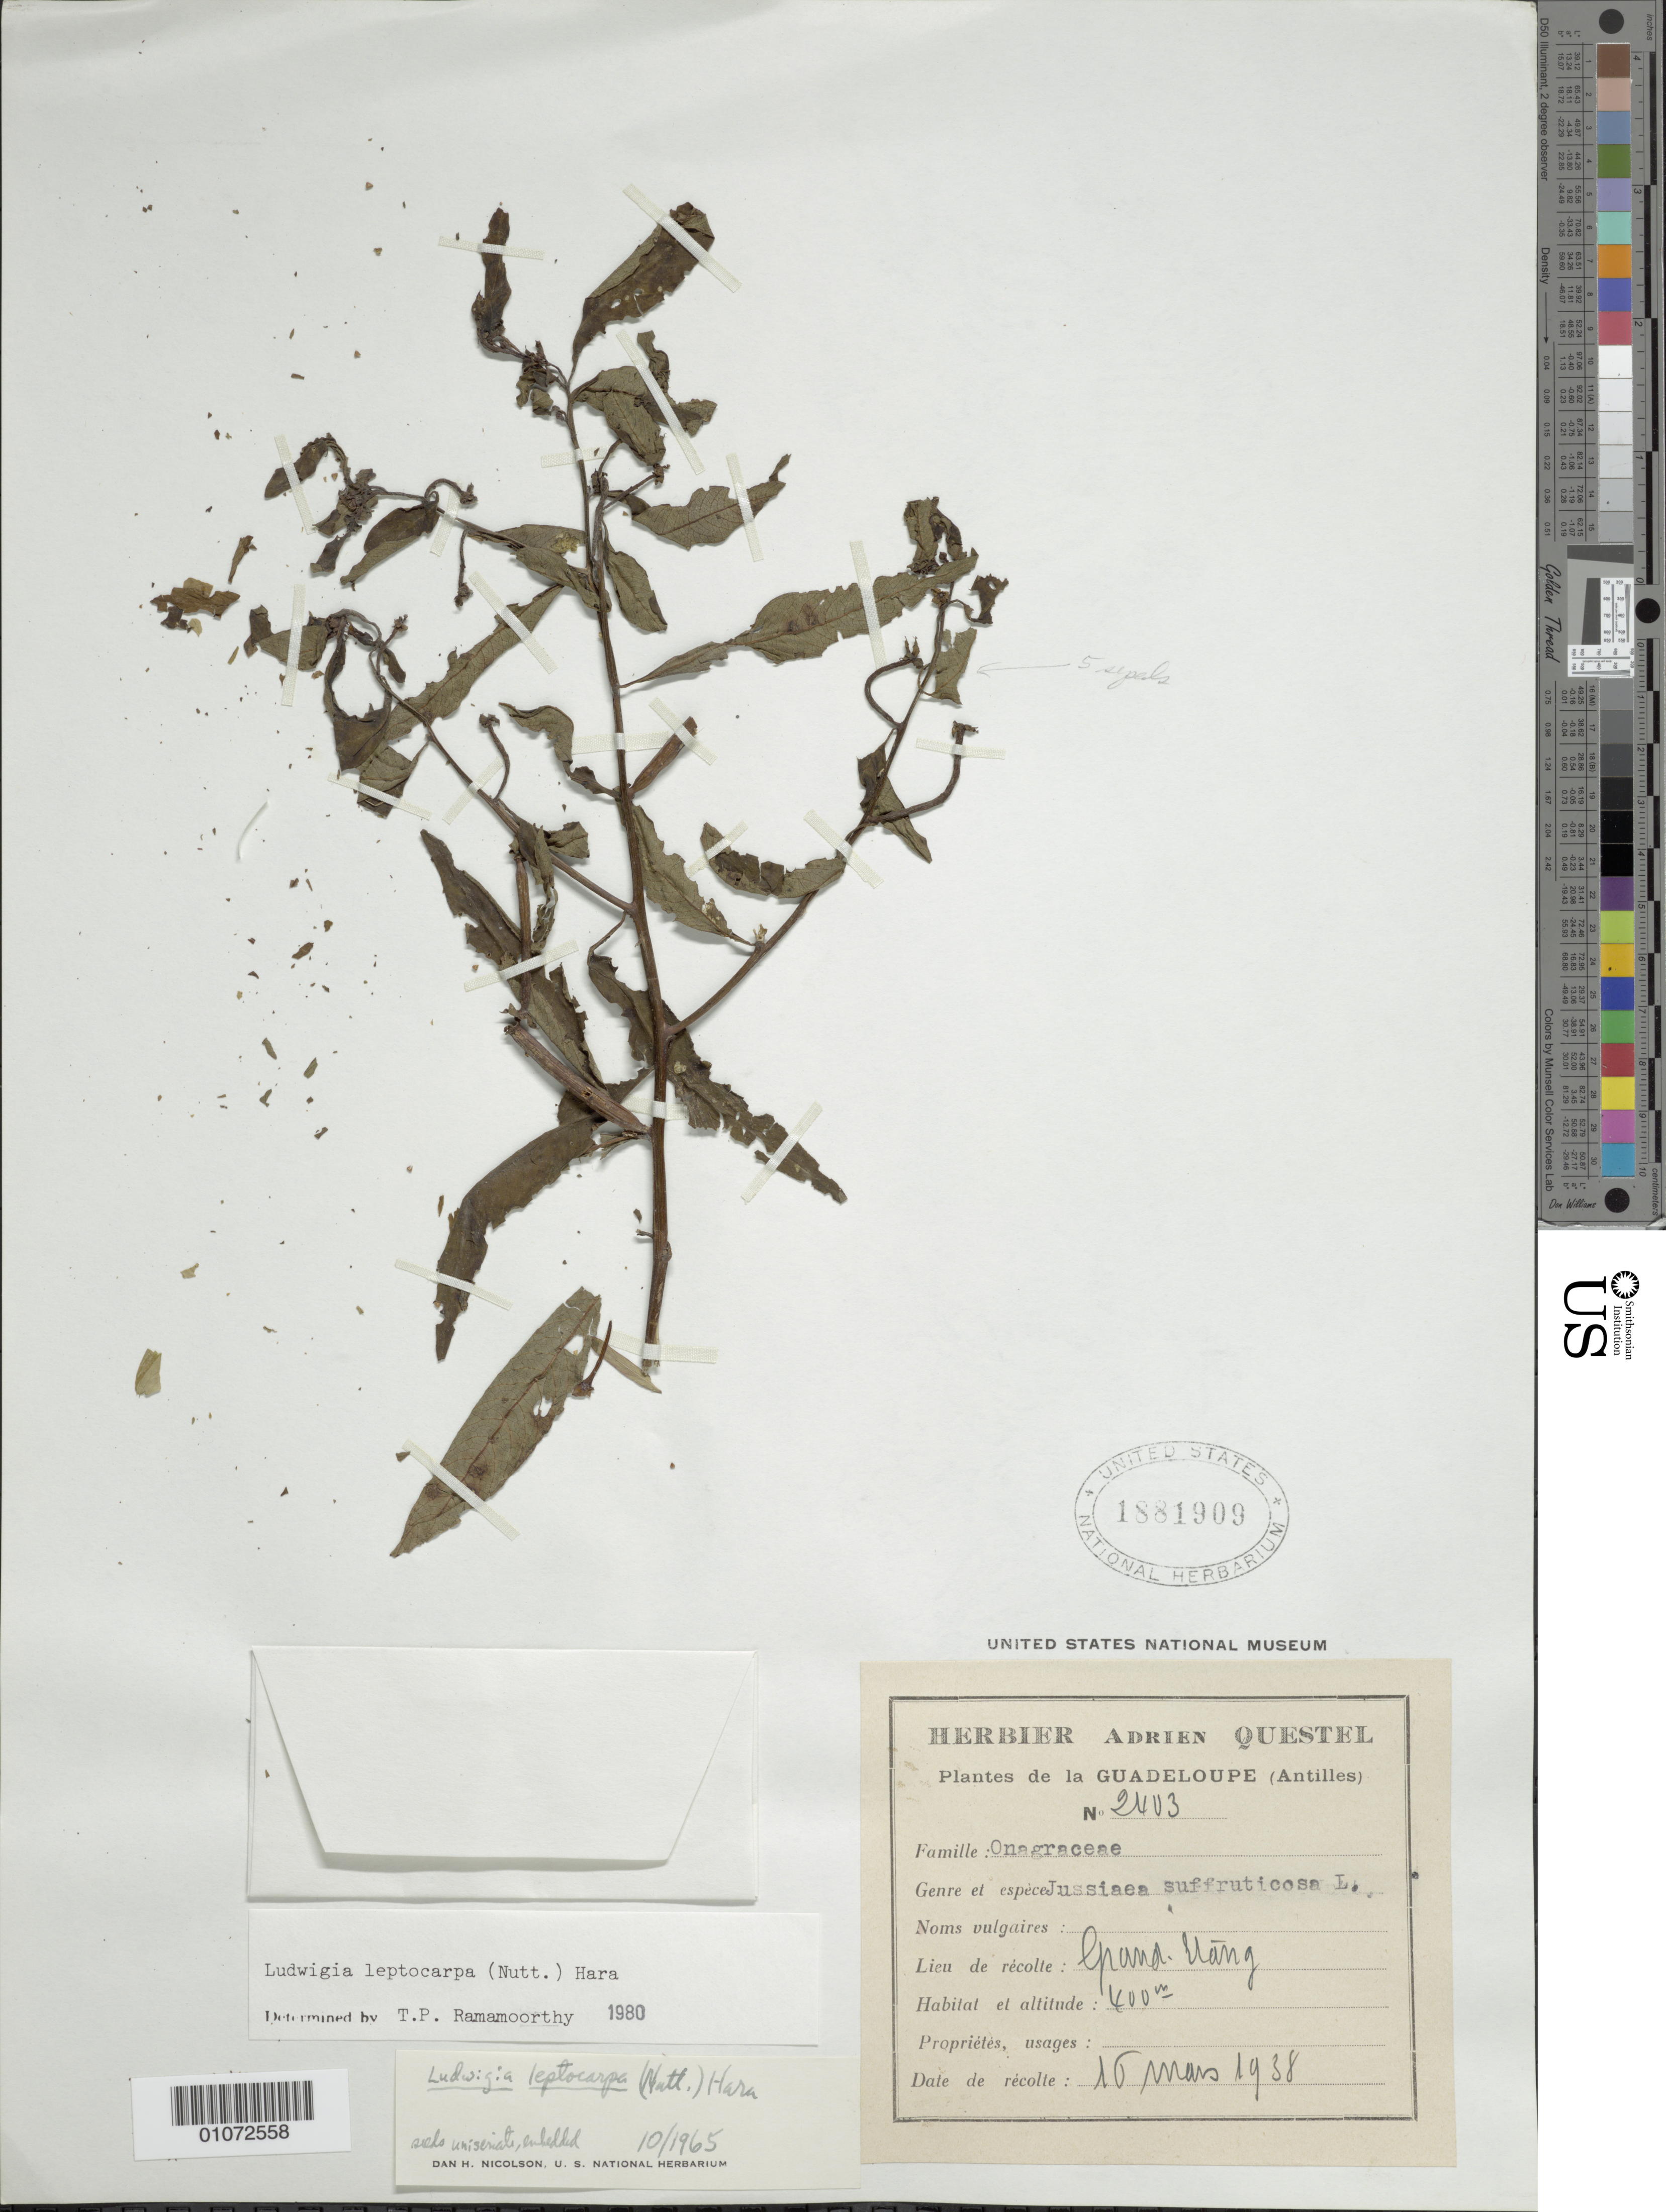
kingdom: Plantae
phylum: Tracheophyta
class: Magnoliopsida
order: Myrtales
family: Onagraceae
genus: Ludwigia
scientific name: Ludwigia leptocarpa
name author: (Nutt.) H. Hara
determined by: Ramamoorthy, T. P.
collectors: A. Questel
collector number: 2403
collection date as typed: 16 Mar 1938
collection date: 1938-03-16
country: Guadeloupe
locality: Grand Etang.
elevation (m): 400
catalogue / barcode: US 1881909